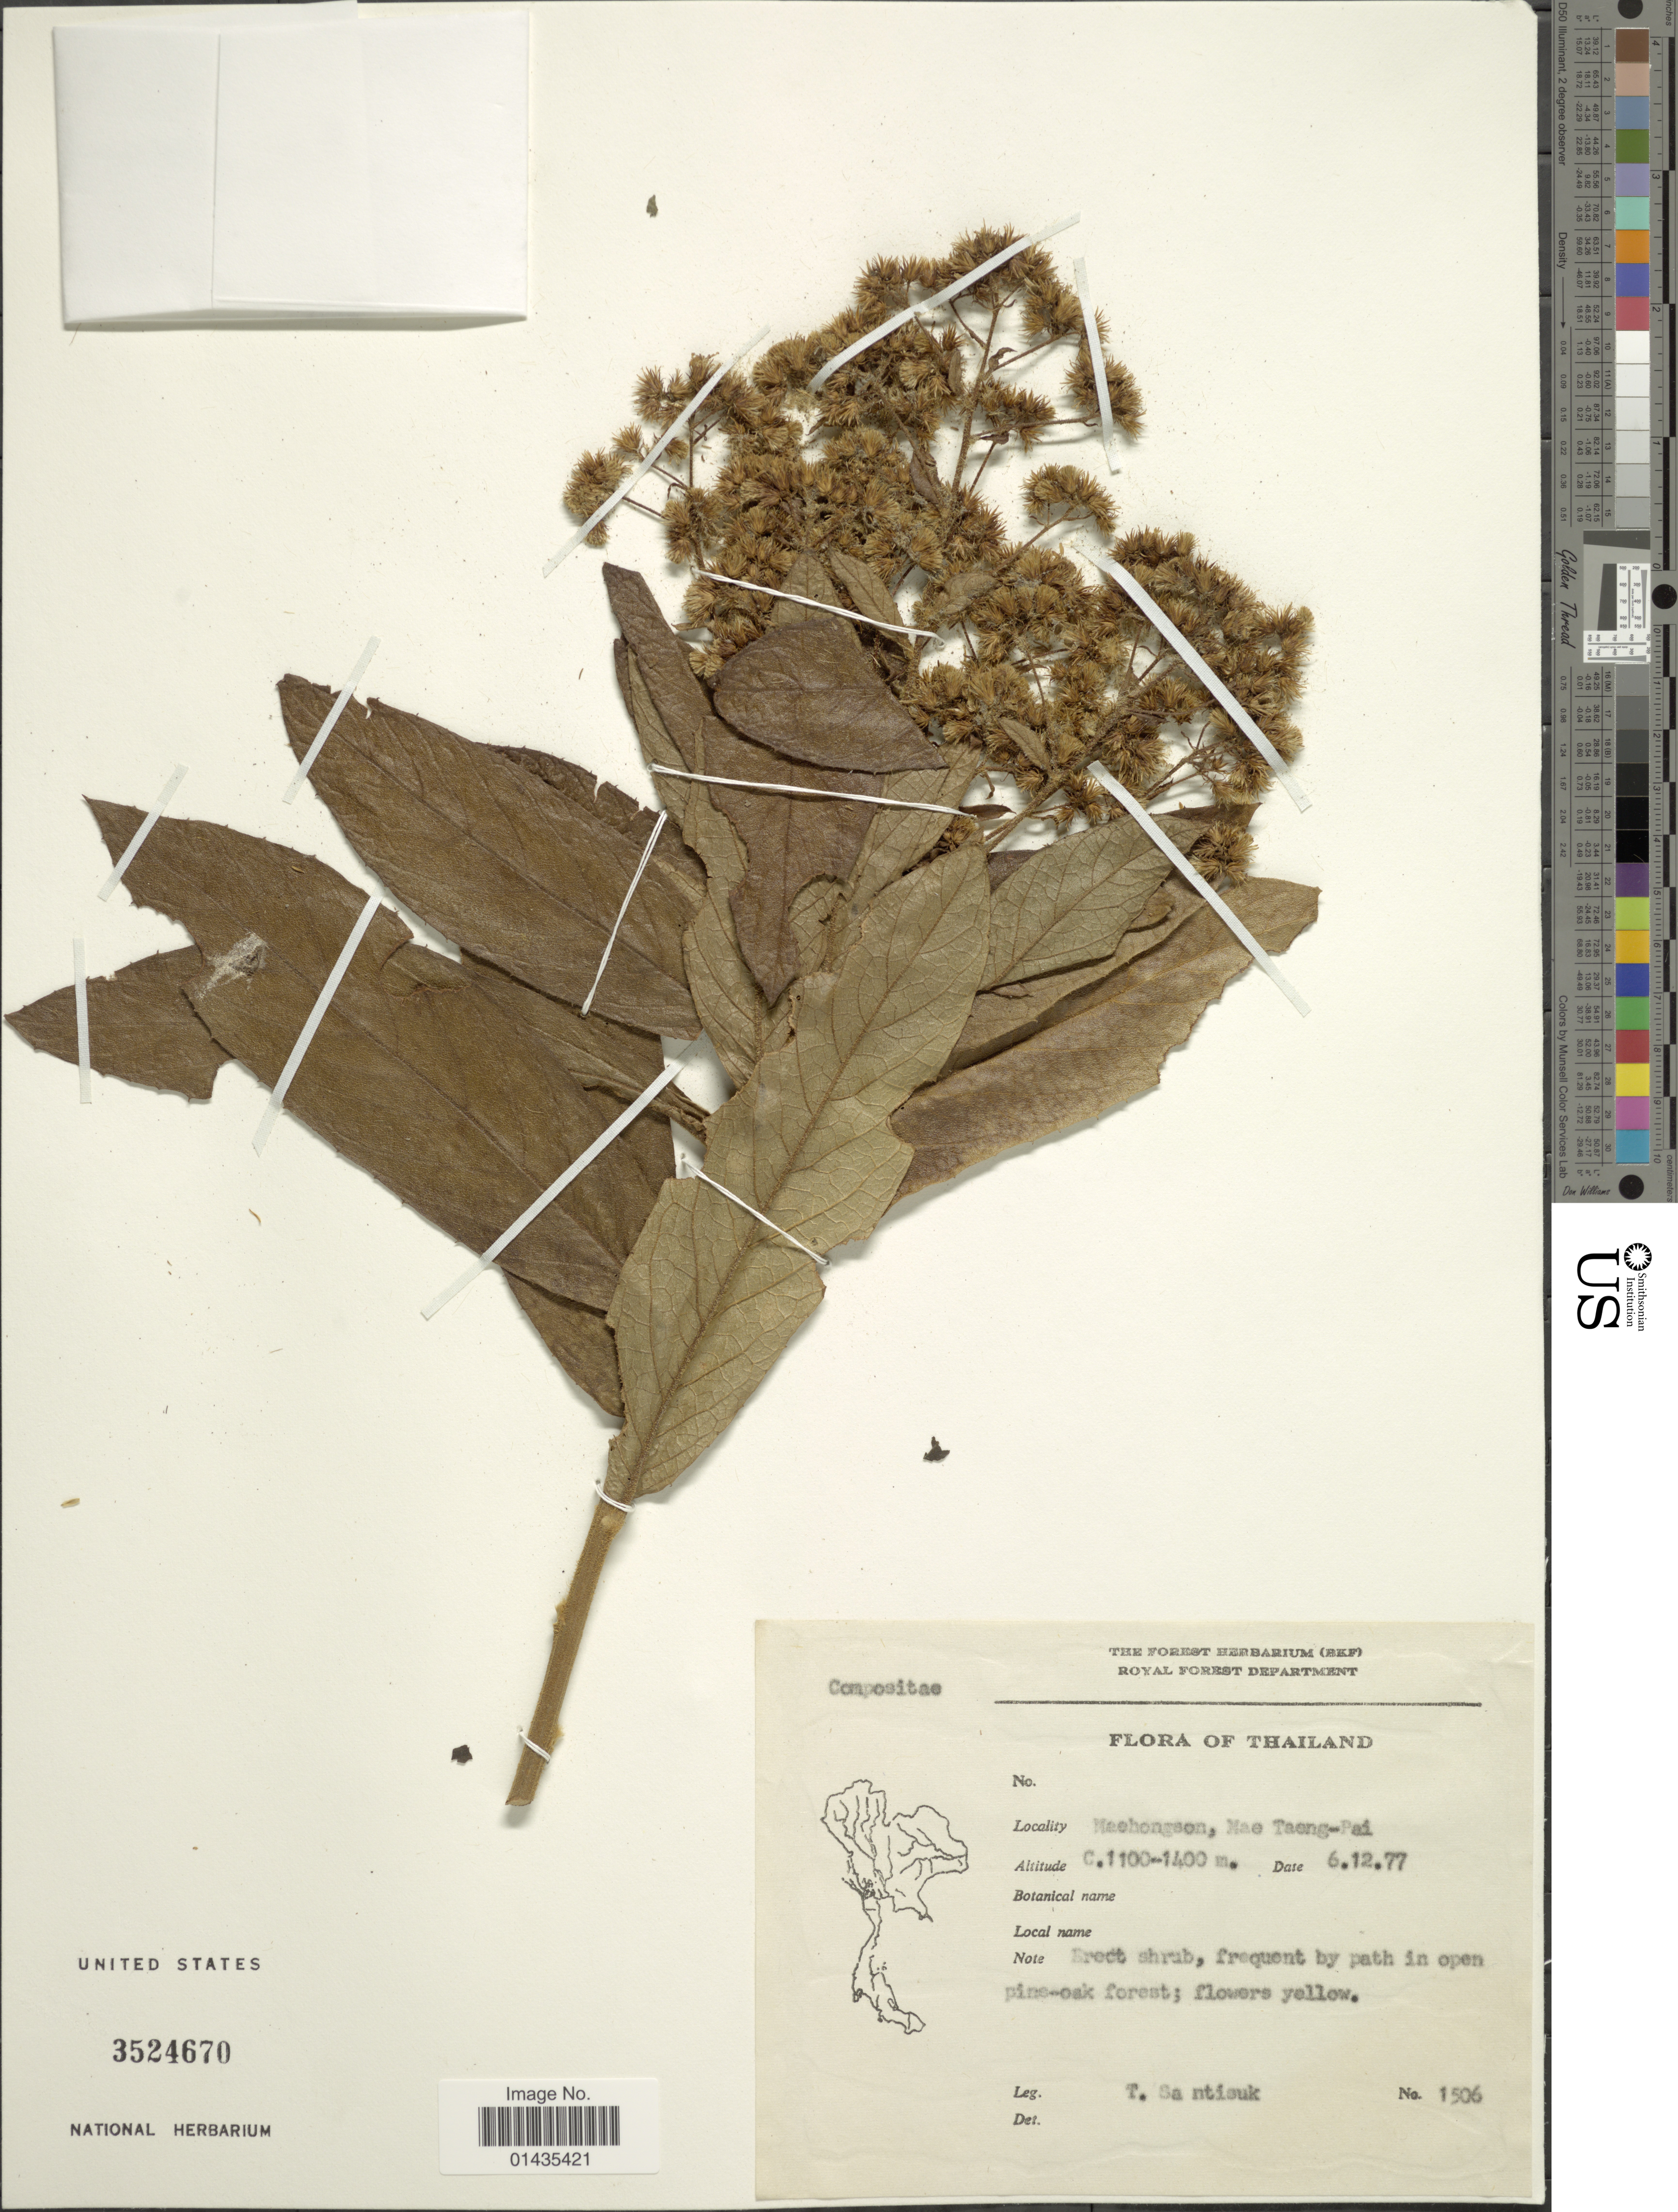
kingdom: Plantae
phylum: Tracheophyta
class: Magnoliopsida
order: Asterales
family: Asteraceae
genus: Blumea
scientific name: Blumea sp.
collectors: T. Santisuk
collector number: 1506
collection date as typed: Transcribed d/m/y: 6/12/77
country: Thailand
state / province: Mae Hong Son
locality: Maehongson, Mae Taong-Pai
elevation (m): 1100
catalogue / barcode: US 3524670